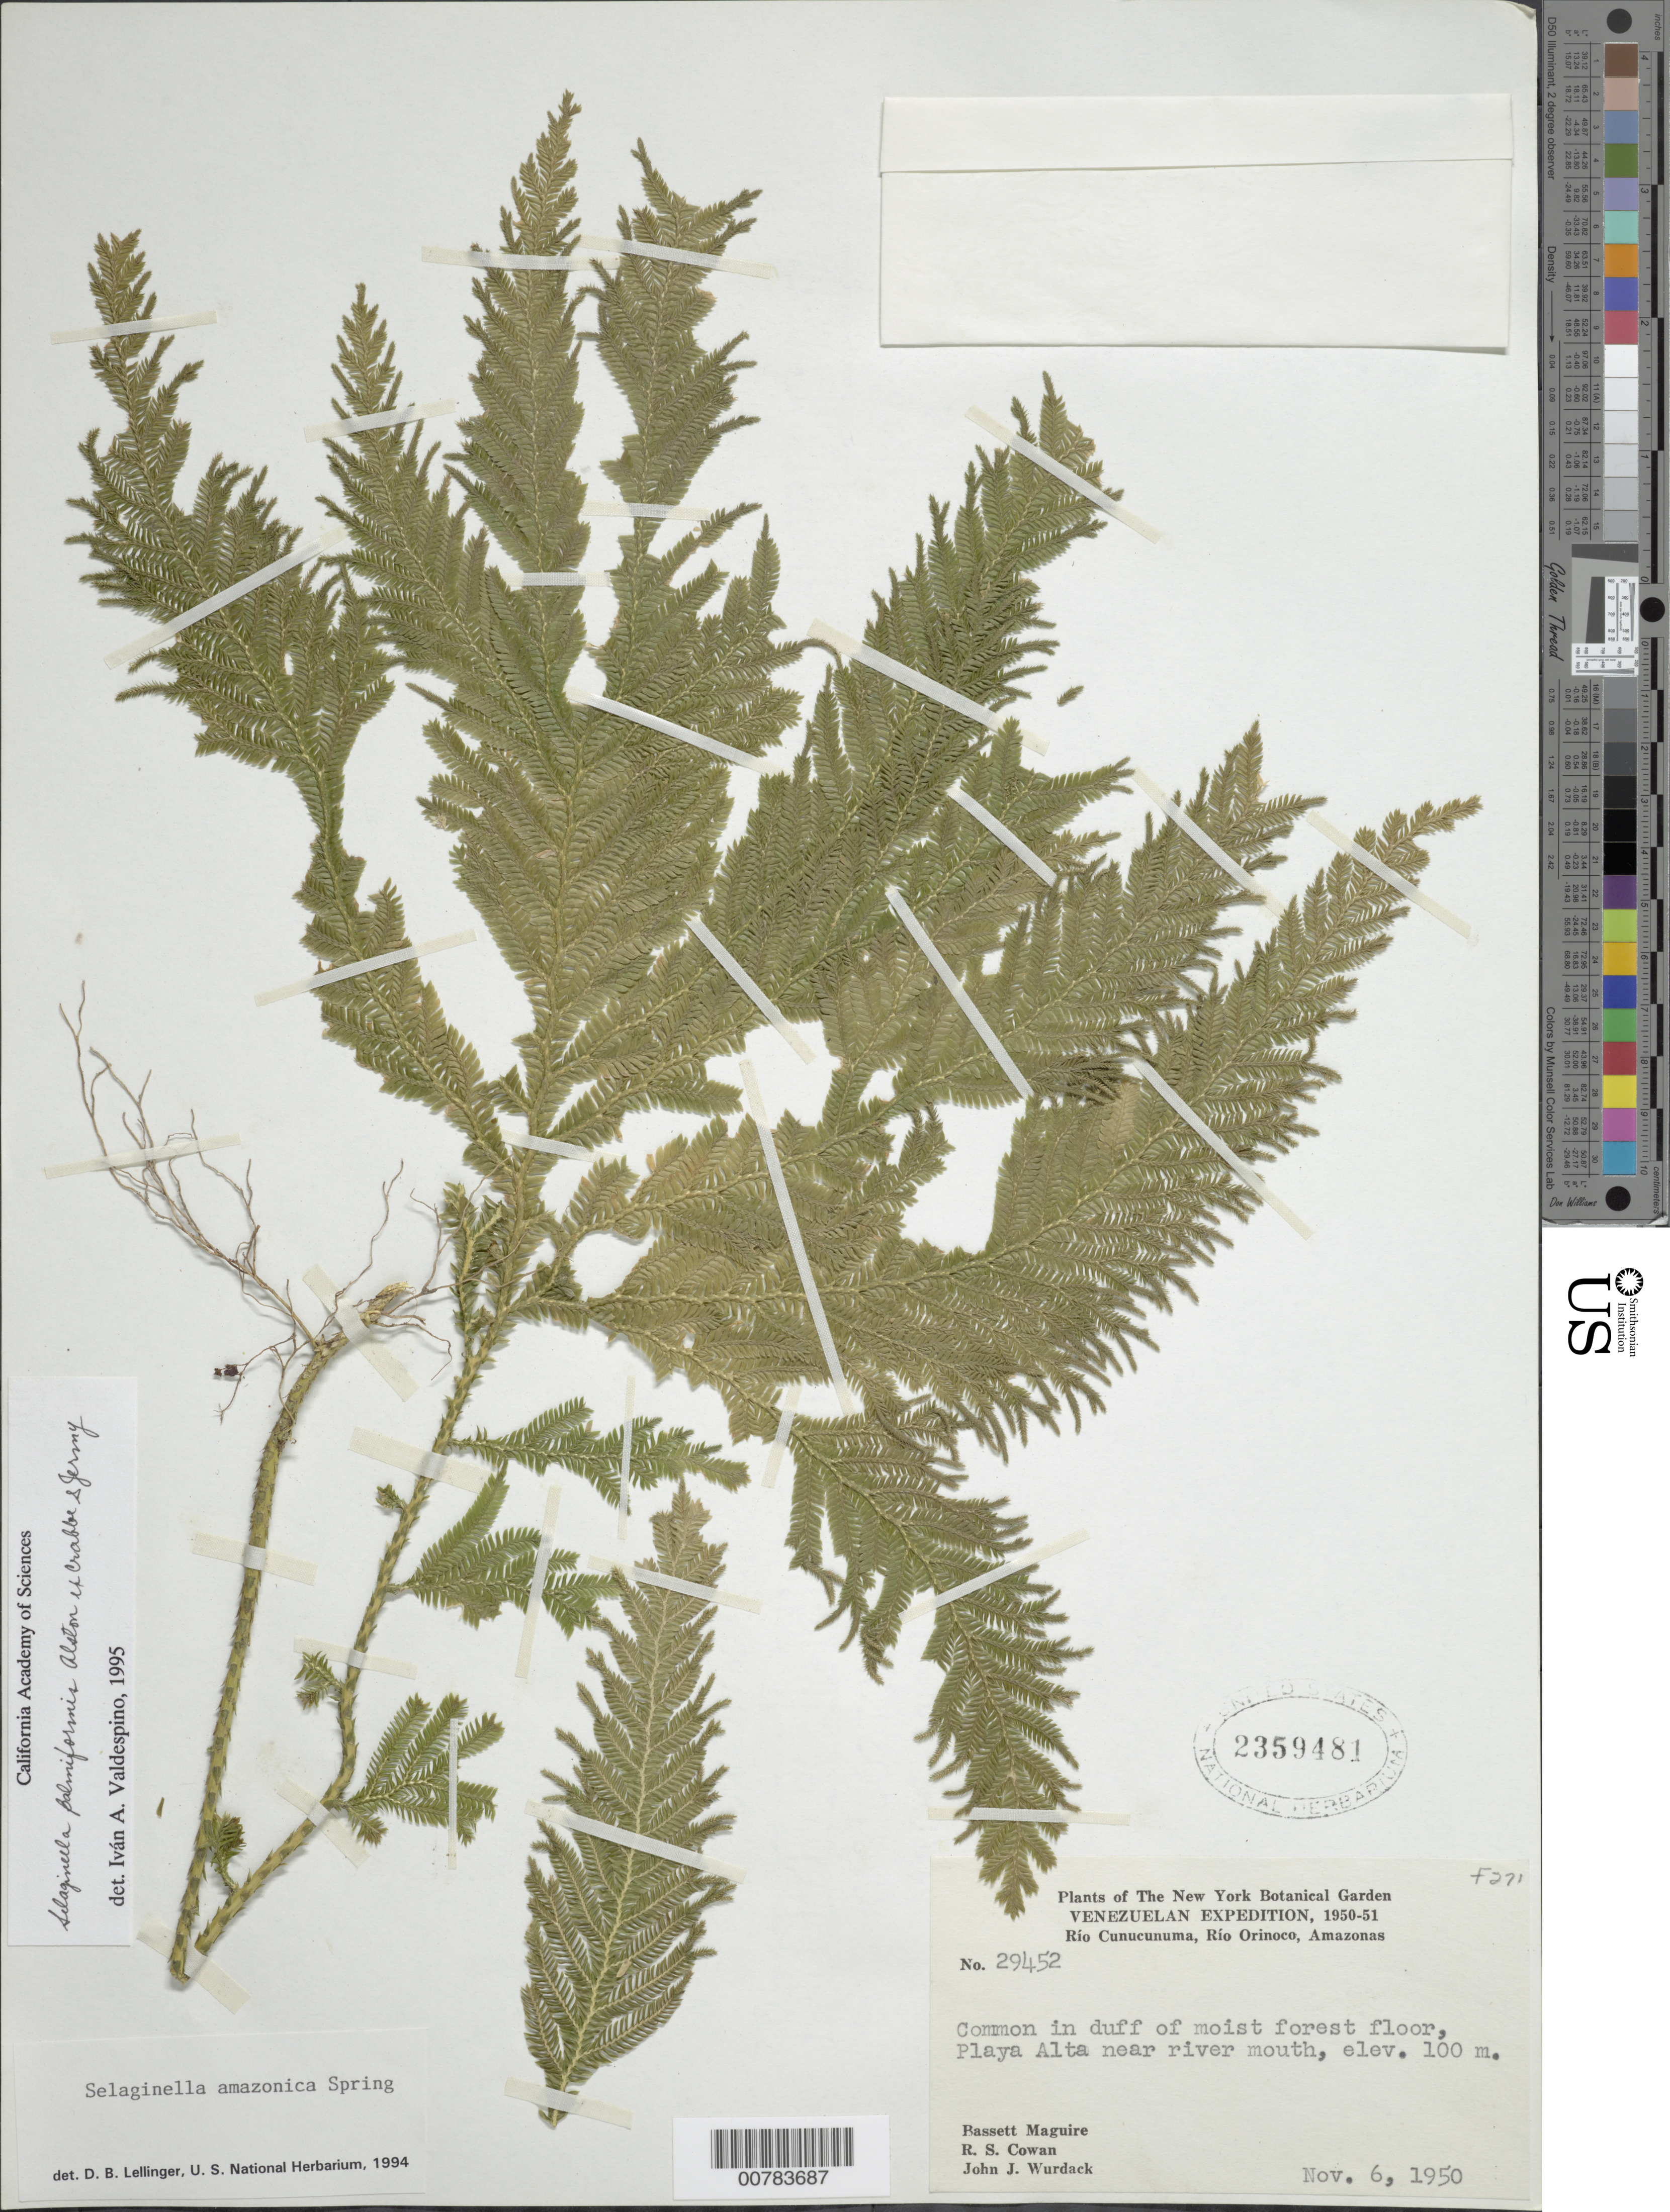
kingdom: Plantae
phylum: Tracheophyta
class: Lycopodiopsida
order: Selaginellales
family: Selaginellaceae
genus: Selaginella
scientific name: Selaginella palmiformis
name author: Alston ex Crabbe & Jermy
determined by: Valdespino, I. A., (PMA), Universidad de Panama (PANAMA)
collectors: B. Maguire, R. S. Cowan & J. J. Wurdack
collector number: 29452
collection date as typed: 6-Nov-50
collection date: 1950-11-06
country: Venezuela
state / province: Amazonas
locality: Cerro Duida, Río Cunucunuma, Playa Alta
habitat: Duff of moist forest floor, near river mouth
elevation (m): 100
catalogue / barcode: US 2359481